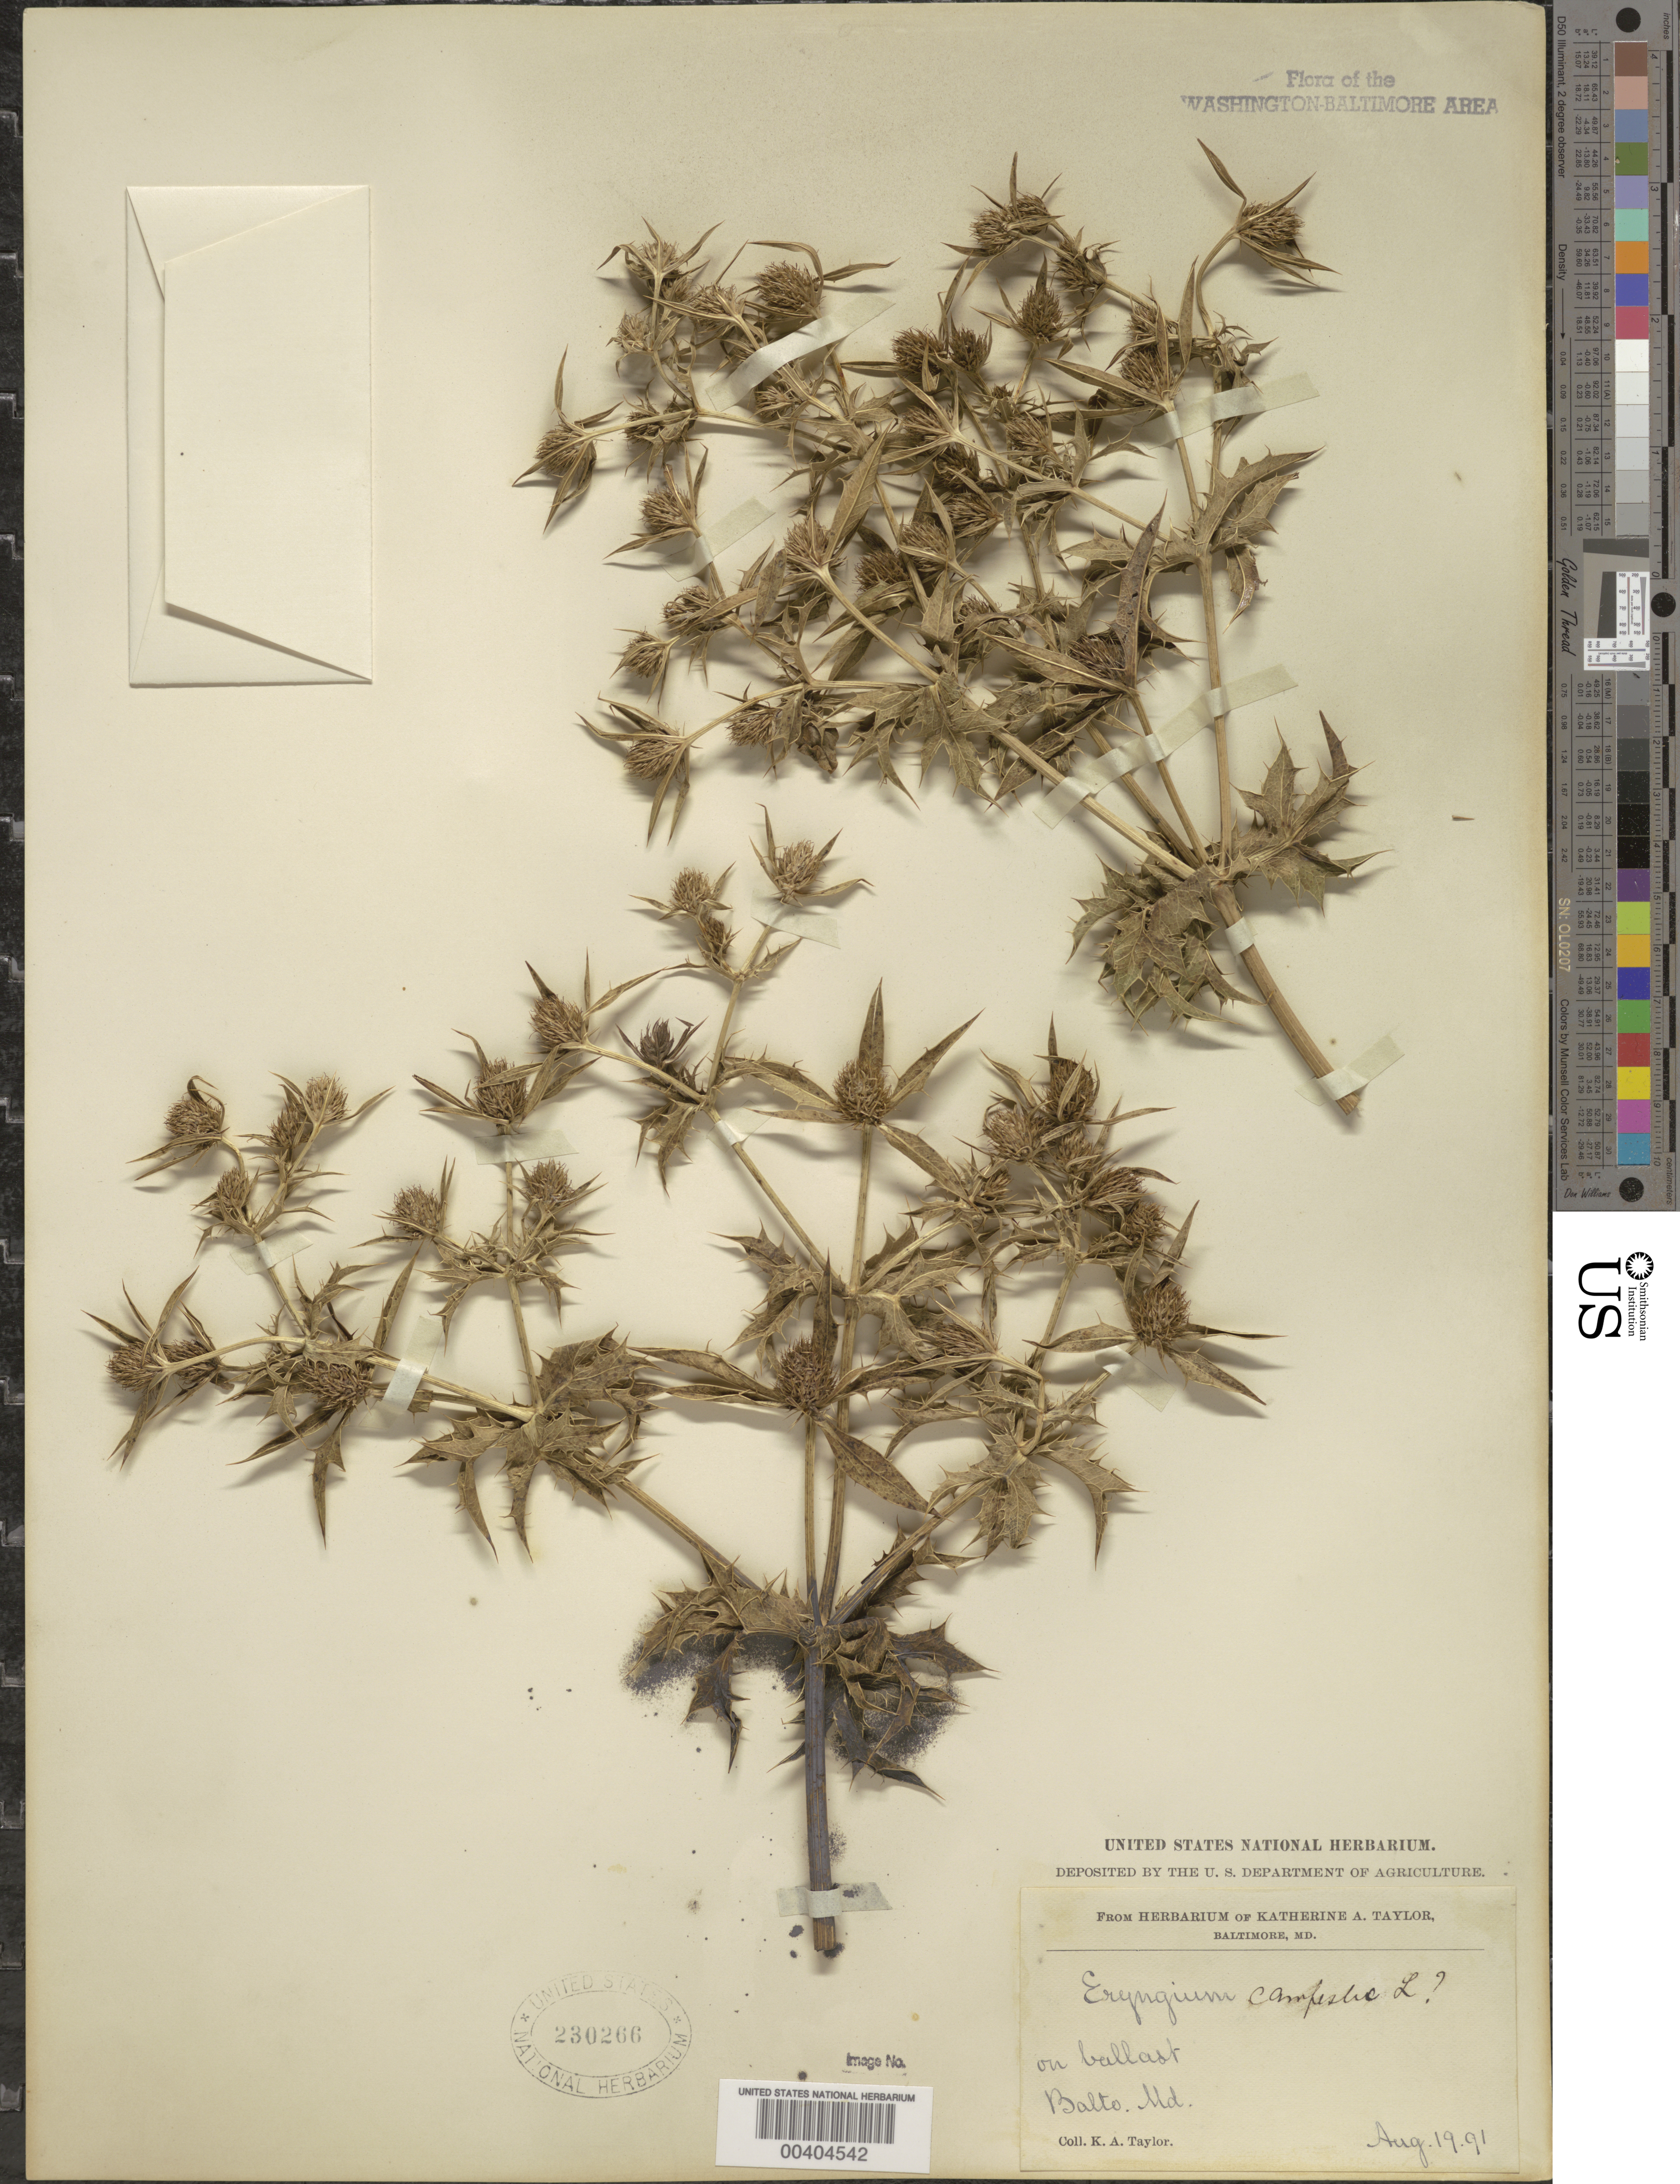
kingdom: Plantae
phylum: Tracheophyta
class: Magnoliopsida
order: Apiales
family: Apiaceae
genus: Eryngium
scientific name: Eryngium campestre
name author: L.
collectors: K. A. Taylor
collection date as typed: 19 Aug 1891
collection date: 1891-08-19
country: United States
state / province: Maryland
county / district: City of Baltimore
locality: Baltimore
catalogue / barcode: US 230266